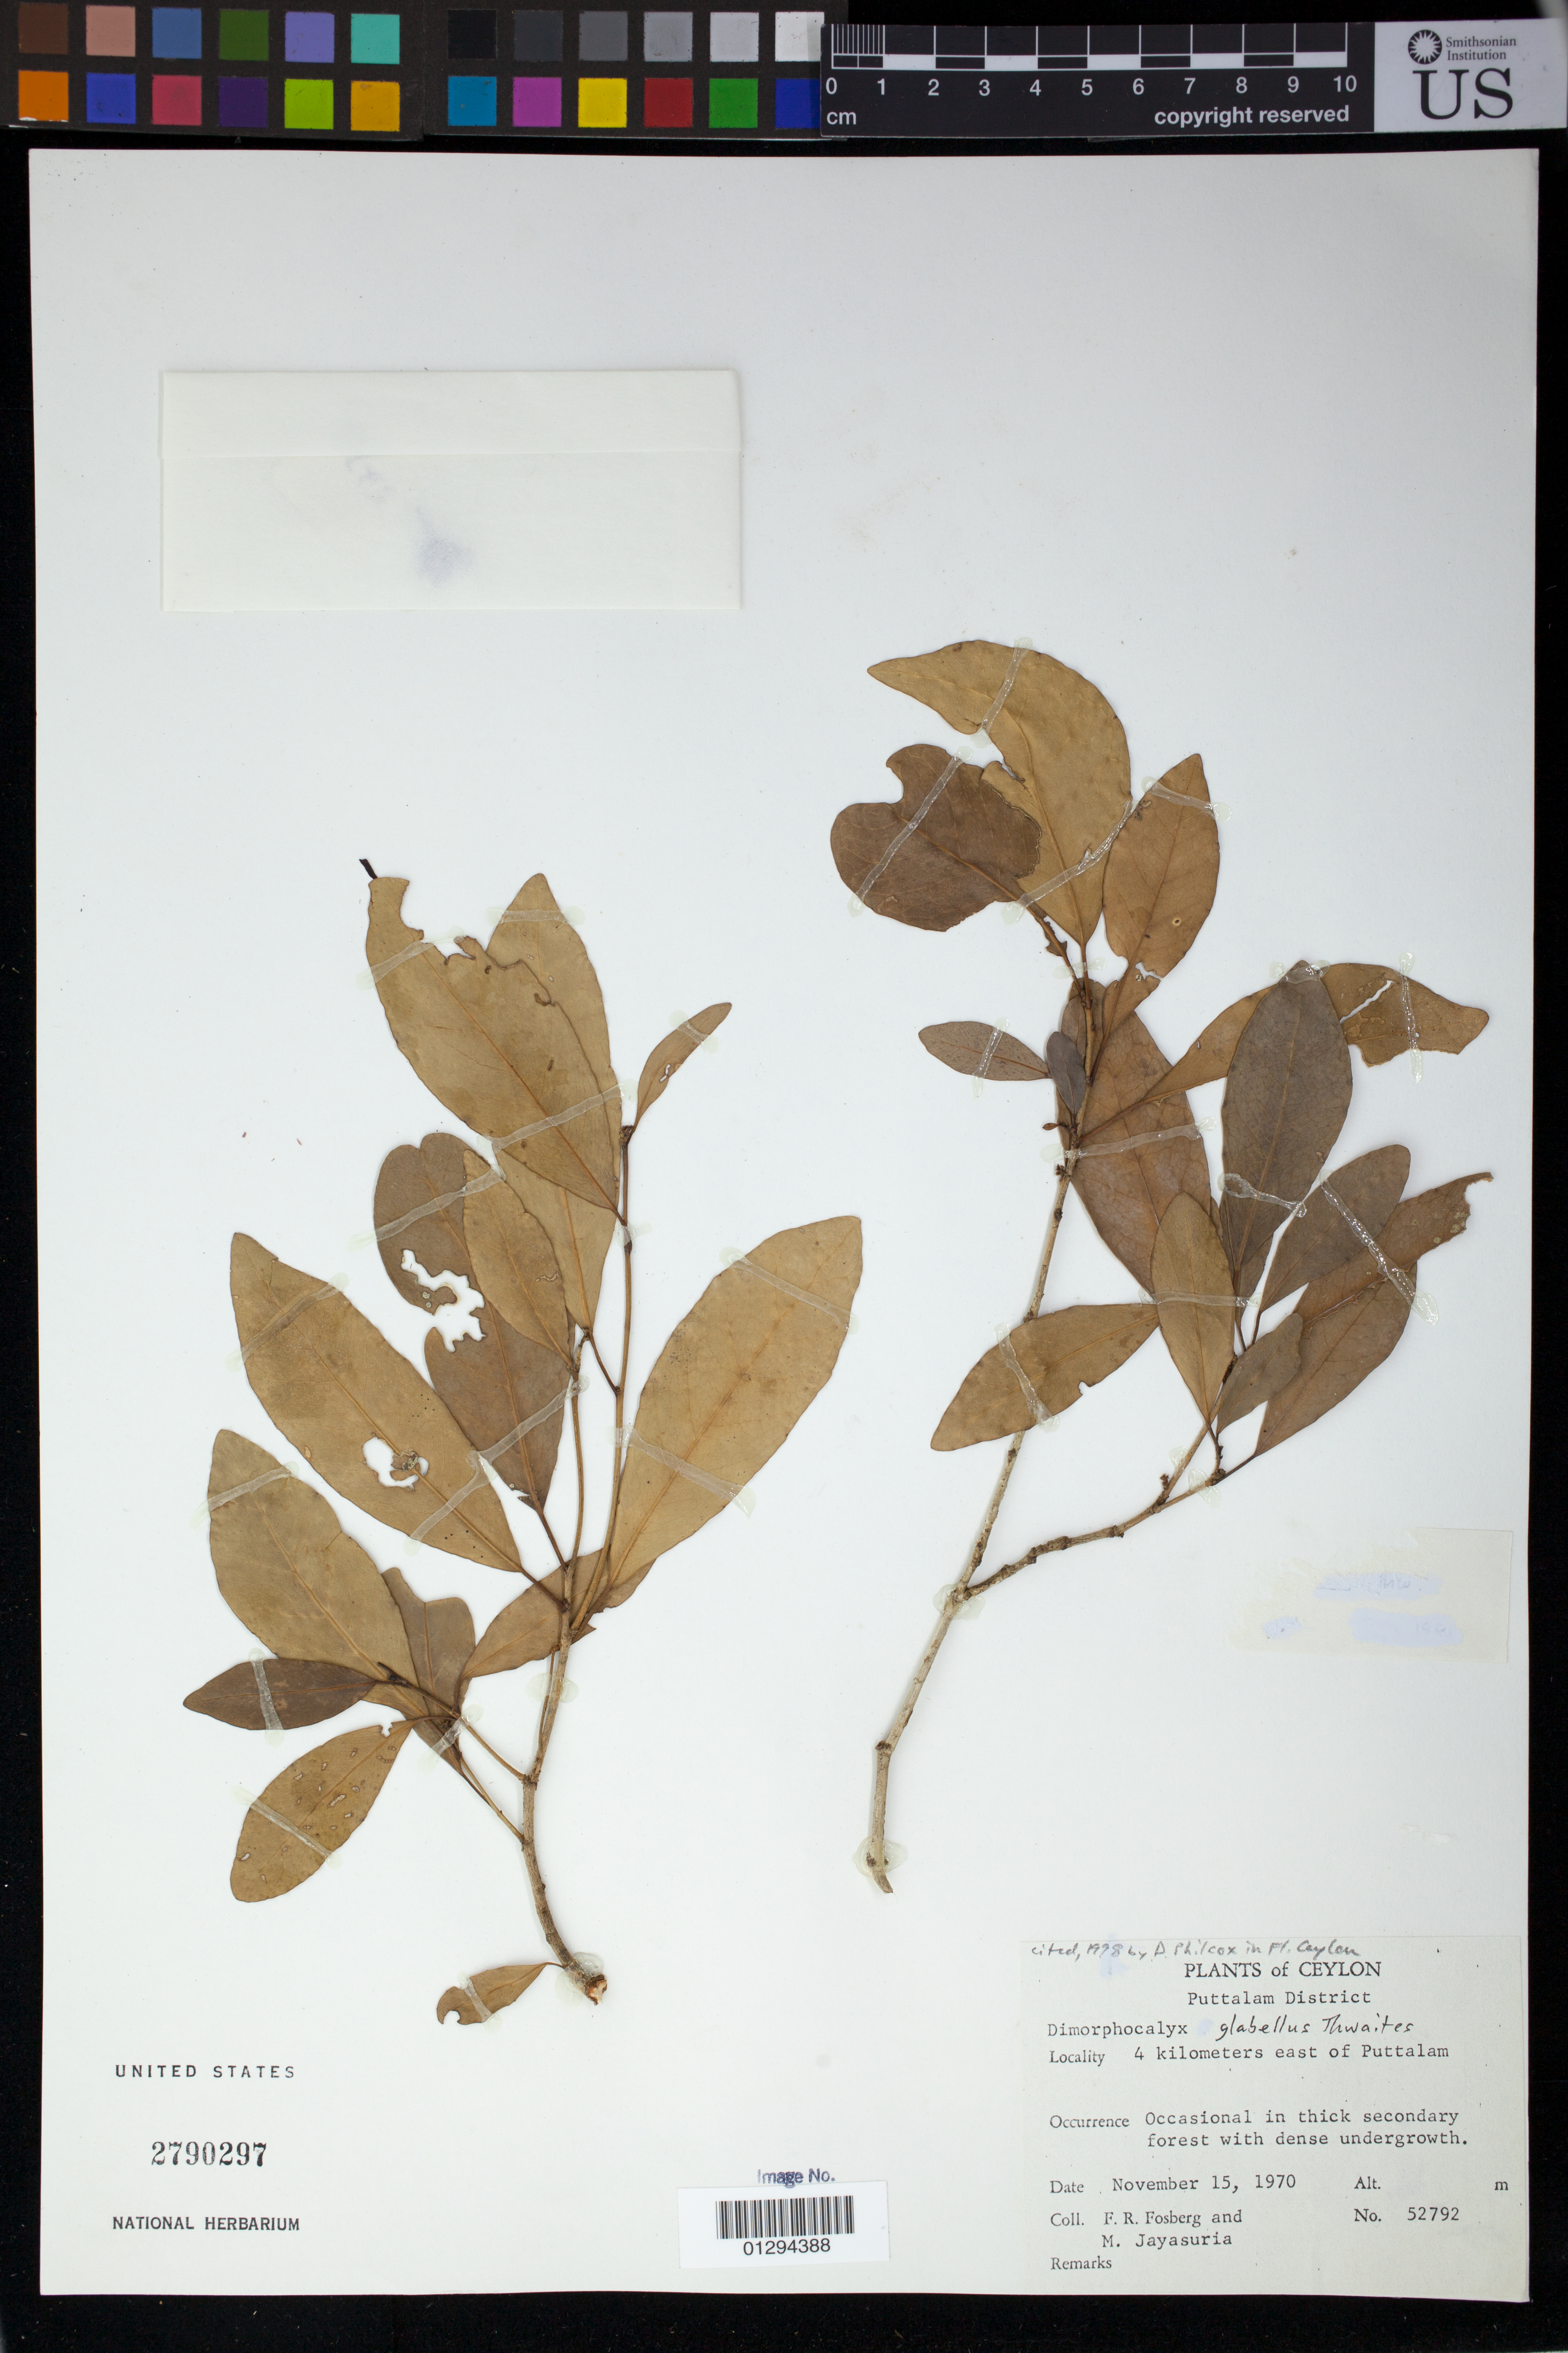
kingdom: Plantae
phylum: Tracheophyta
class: Magnoliopsida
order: Malpighiales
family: Euphorbiaceae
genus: Dimorphocalyx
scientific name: Dimorphocalyx glabellus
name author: Thwaites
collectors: F. R. Fosberg & M. Jayasuria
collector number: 52792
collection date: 1970-11-15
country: Sri Lanka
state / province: North Western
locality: Puttalam District, 4 kilometers east of Puttalam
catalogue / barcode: US 2790297